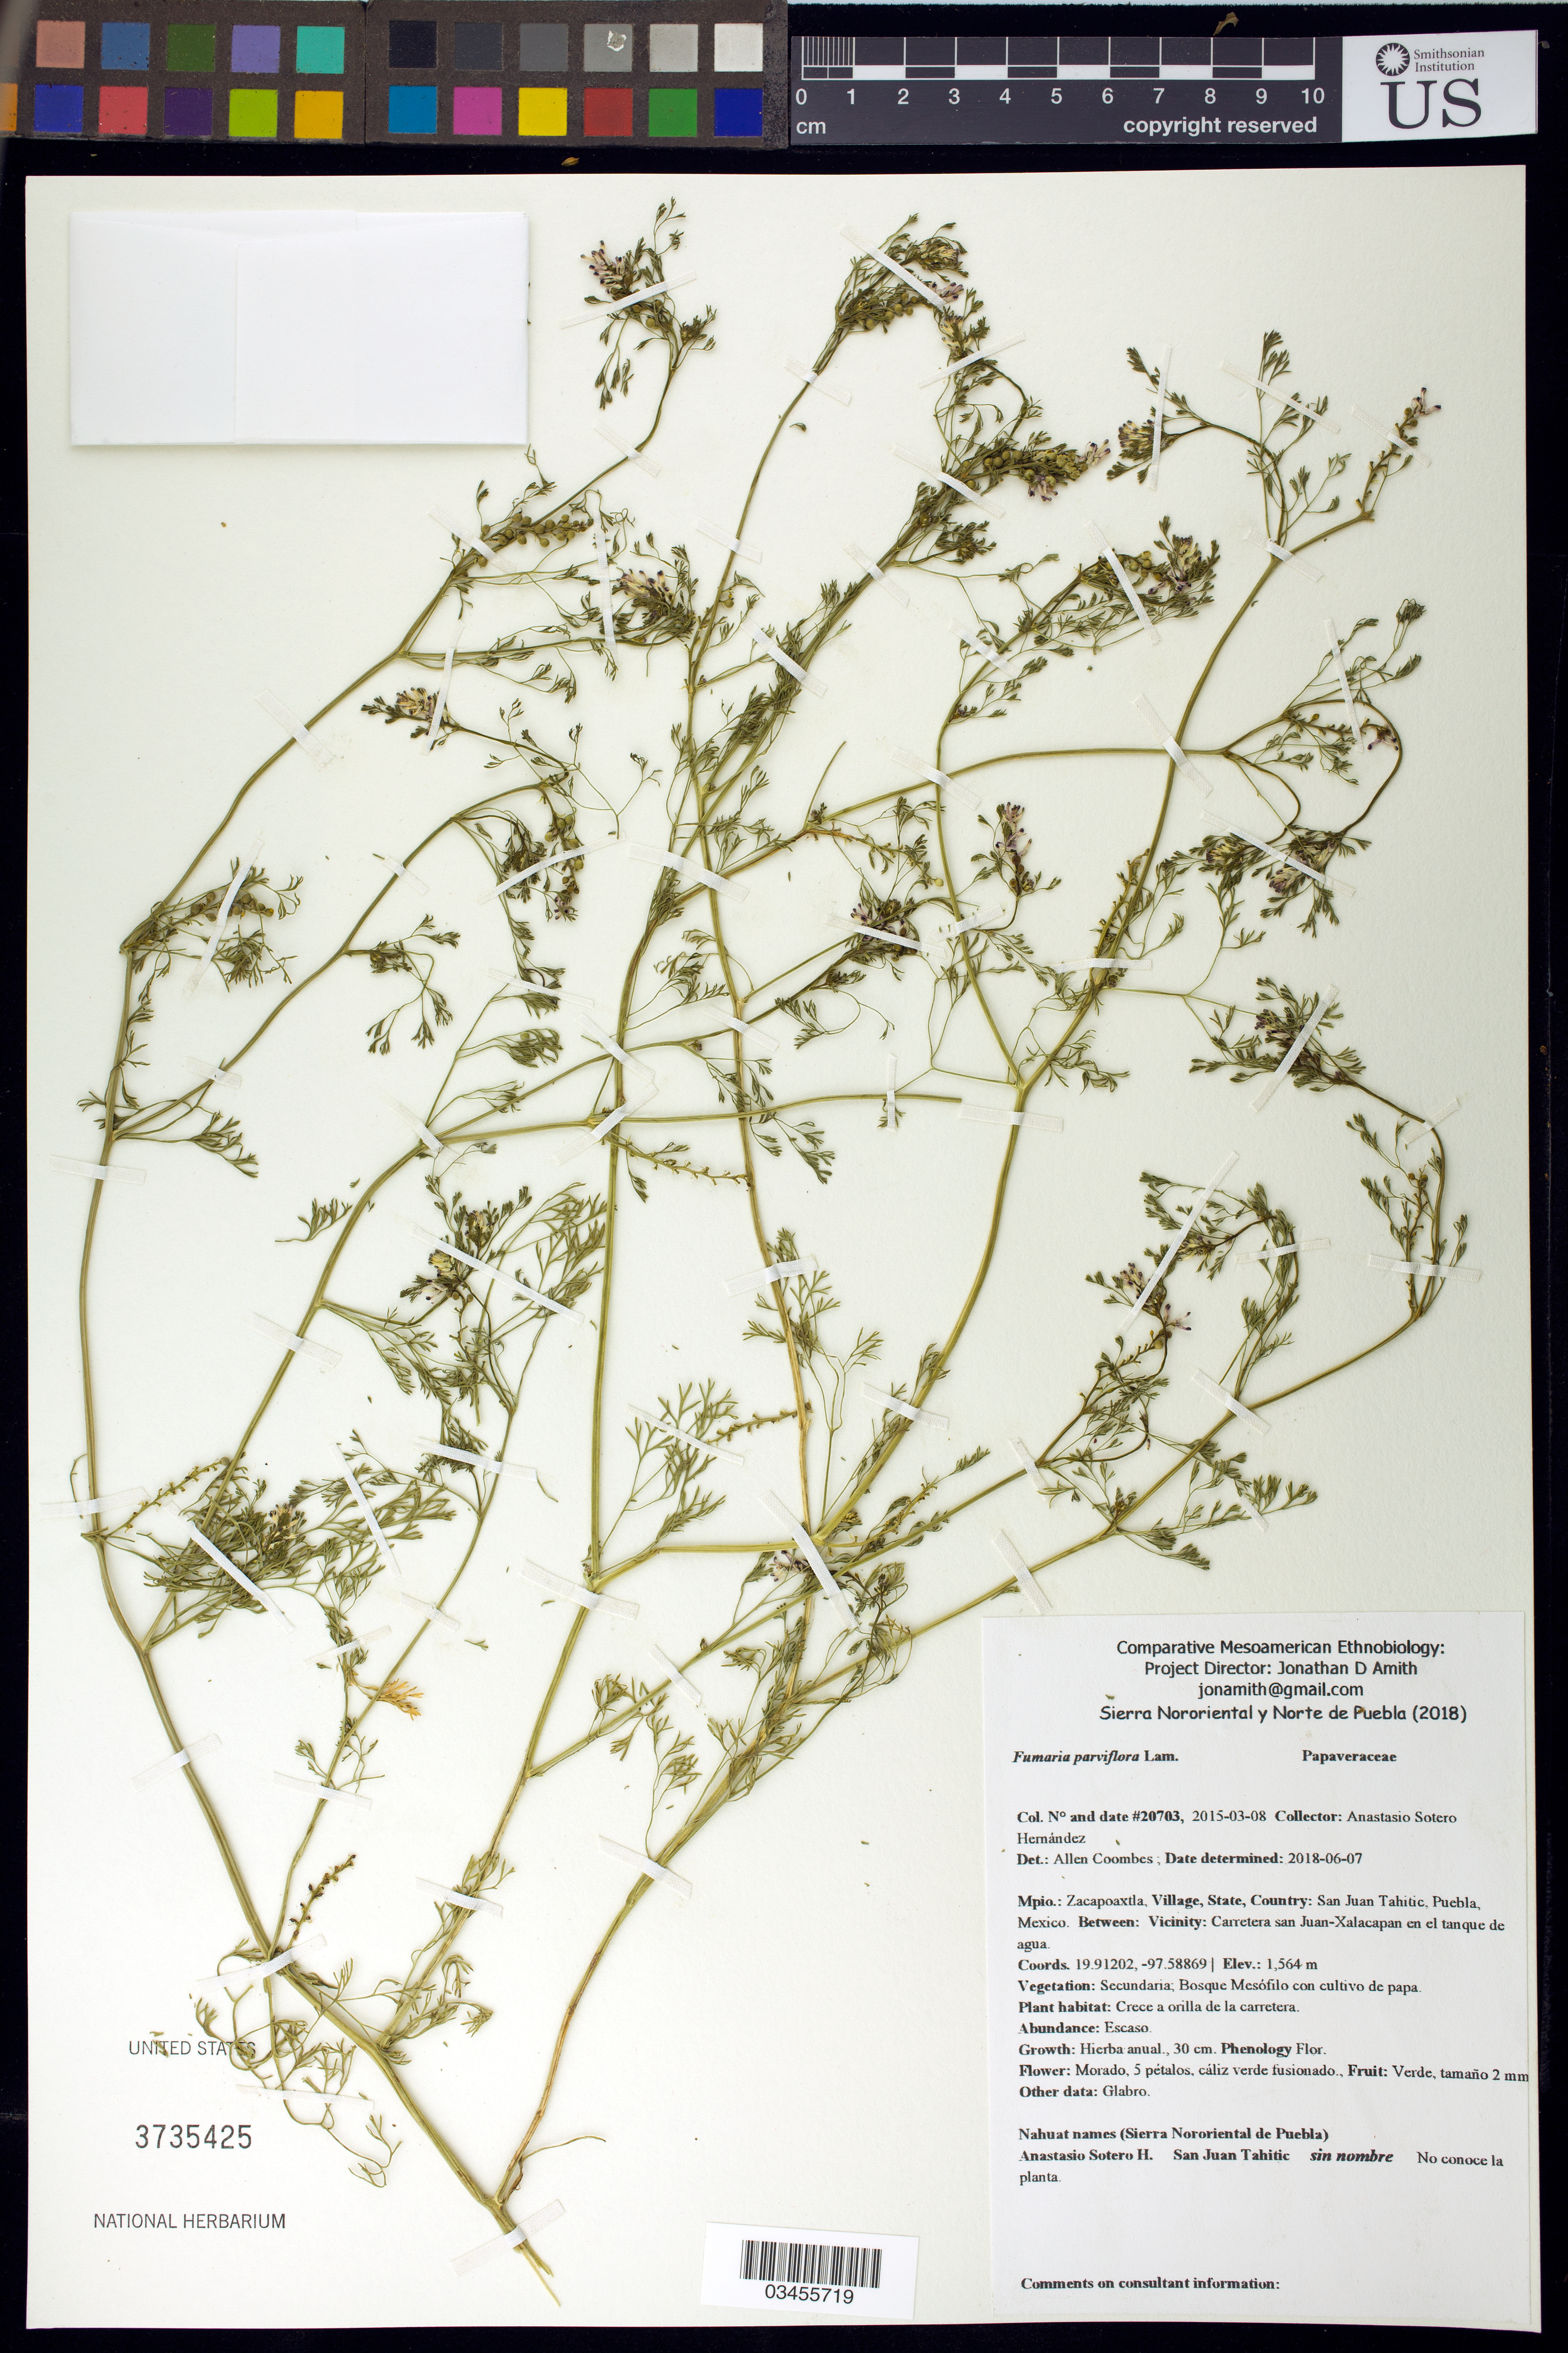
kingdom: Plantae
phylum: Tracheophyta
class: Magnoliopsida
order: Ranunculales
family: Papaveraceae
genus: Fumaria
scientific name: Fumaria parviflora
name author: Lam.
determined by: Coombes, Allen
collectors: A. Sotero H.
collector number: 20703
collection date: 2015-03-08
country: México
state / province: Puebla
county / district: Zacapoaxtla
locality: PUEBLO: San Juan Tahitic; LOCALIDAD EXACTA: Carretera san Juan-Xalacapan en el tanque de agua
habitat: Bosque mesófilo con cultivo de papa | Crece a orilla de la carretera.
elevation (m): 1564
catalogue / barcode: US 3735425